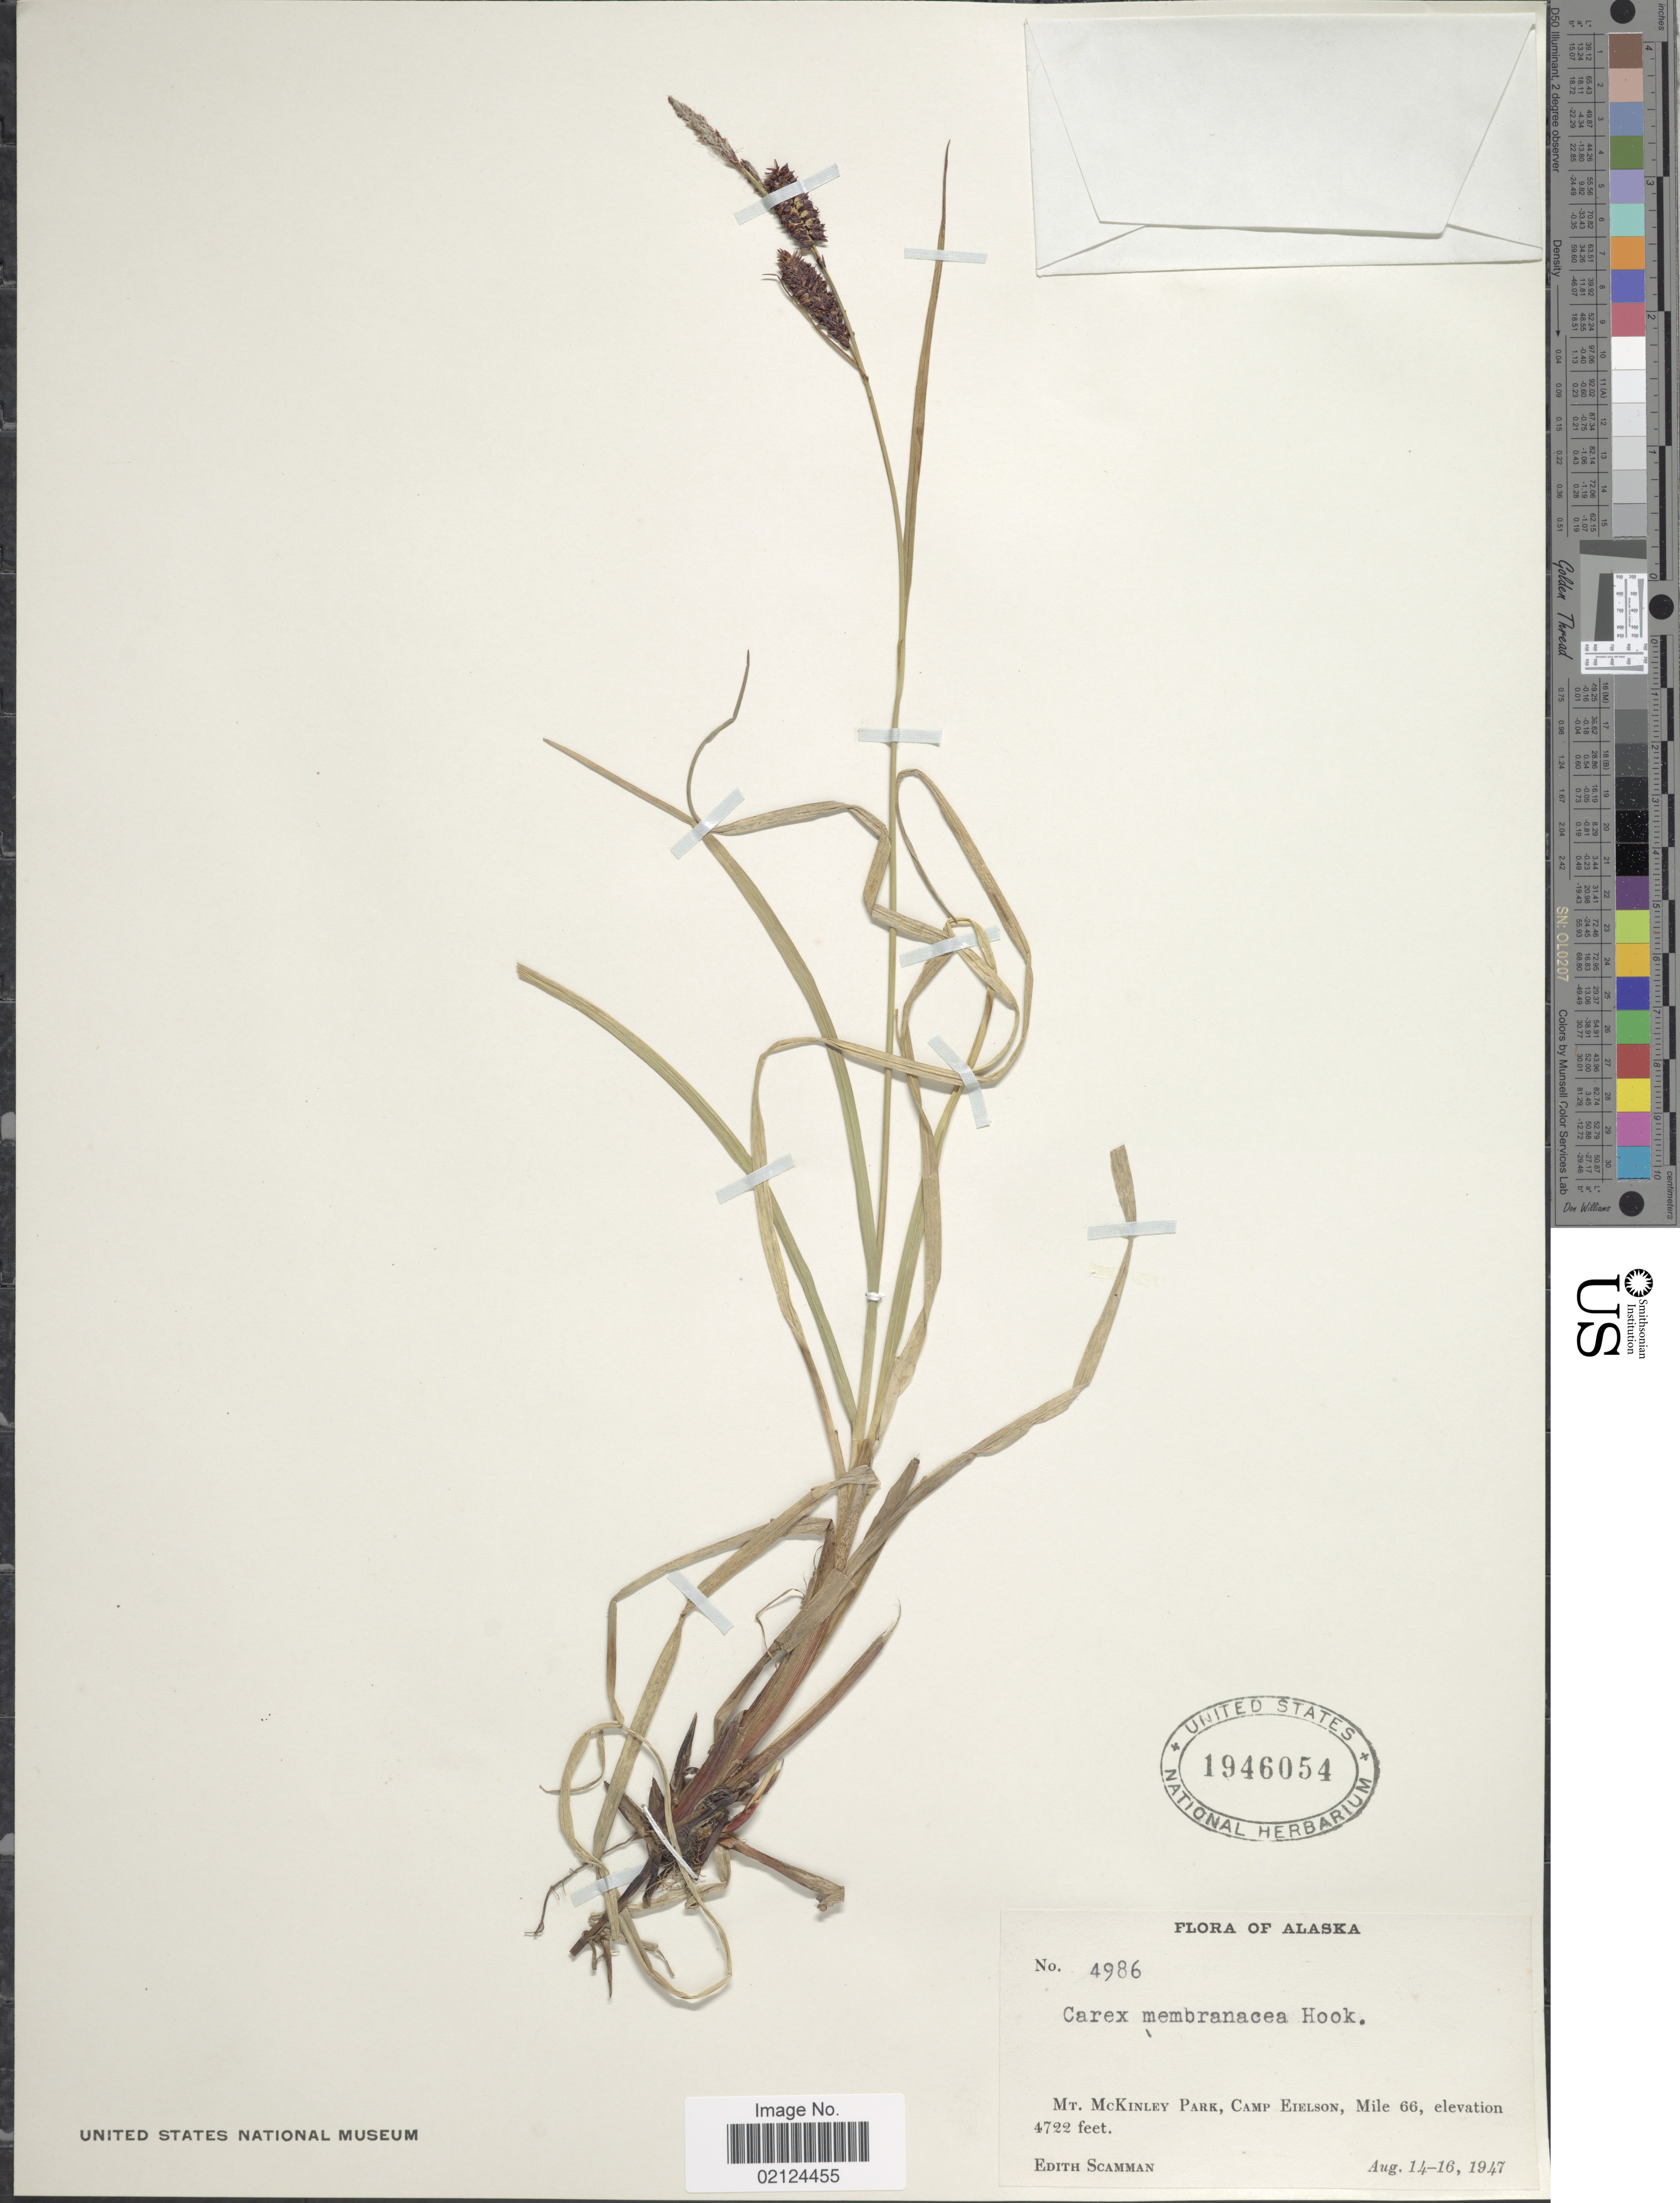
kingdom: Plantae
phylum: Tracheophyta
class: Liliopsida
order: Poales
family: Cyperaceae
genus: Carex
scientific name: Carex membranacea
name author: Hook.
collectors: E. Scamman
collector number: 4986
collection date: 1947-08-14/1947-08-16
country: United States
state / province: Alaska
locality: Mt. Kinley Park, Camp Eielson, Mile 66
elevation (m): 1439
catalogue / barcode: US 1946054